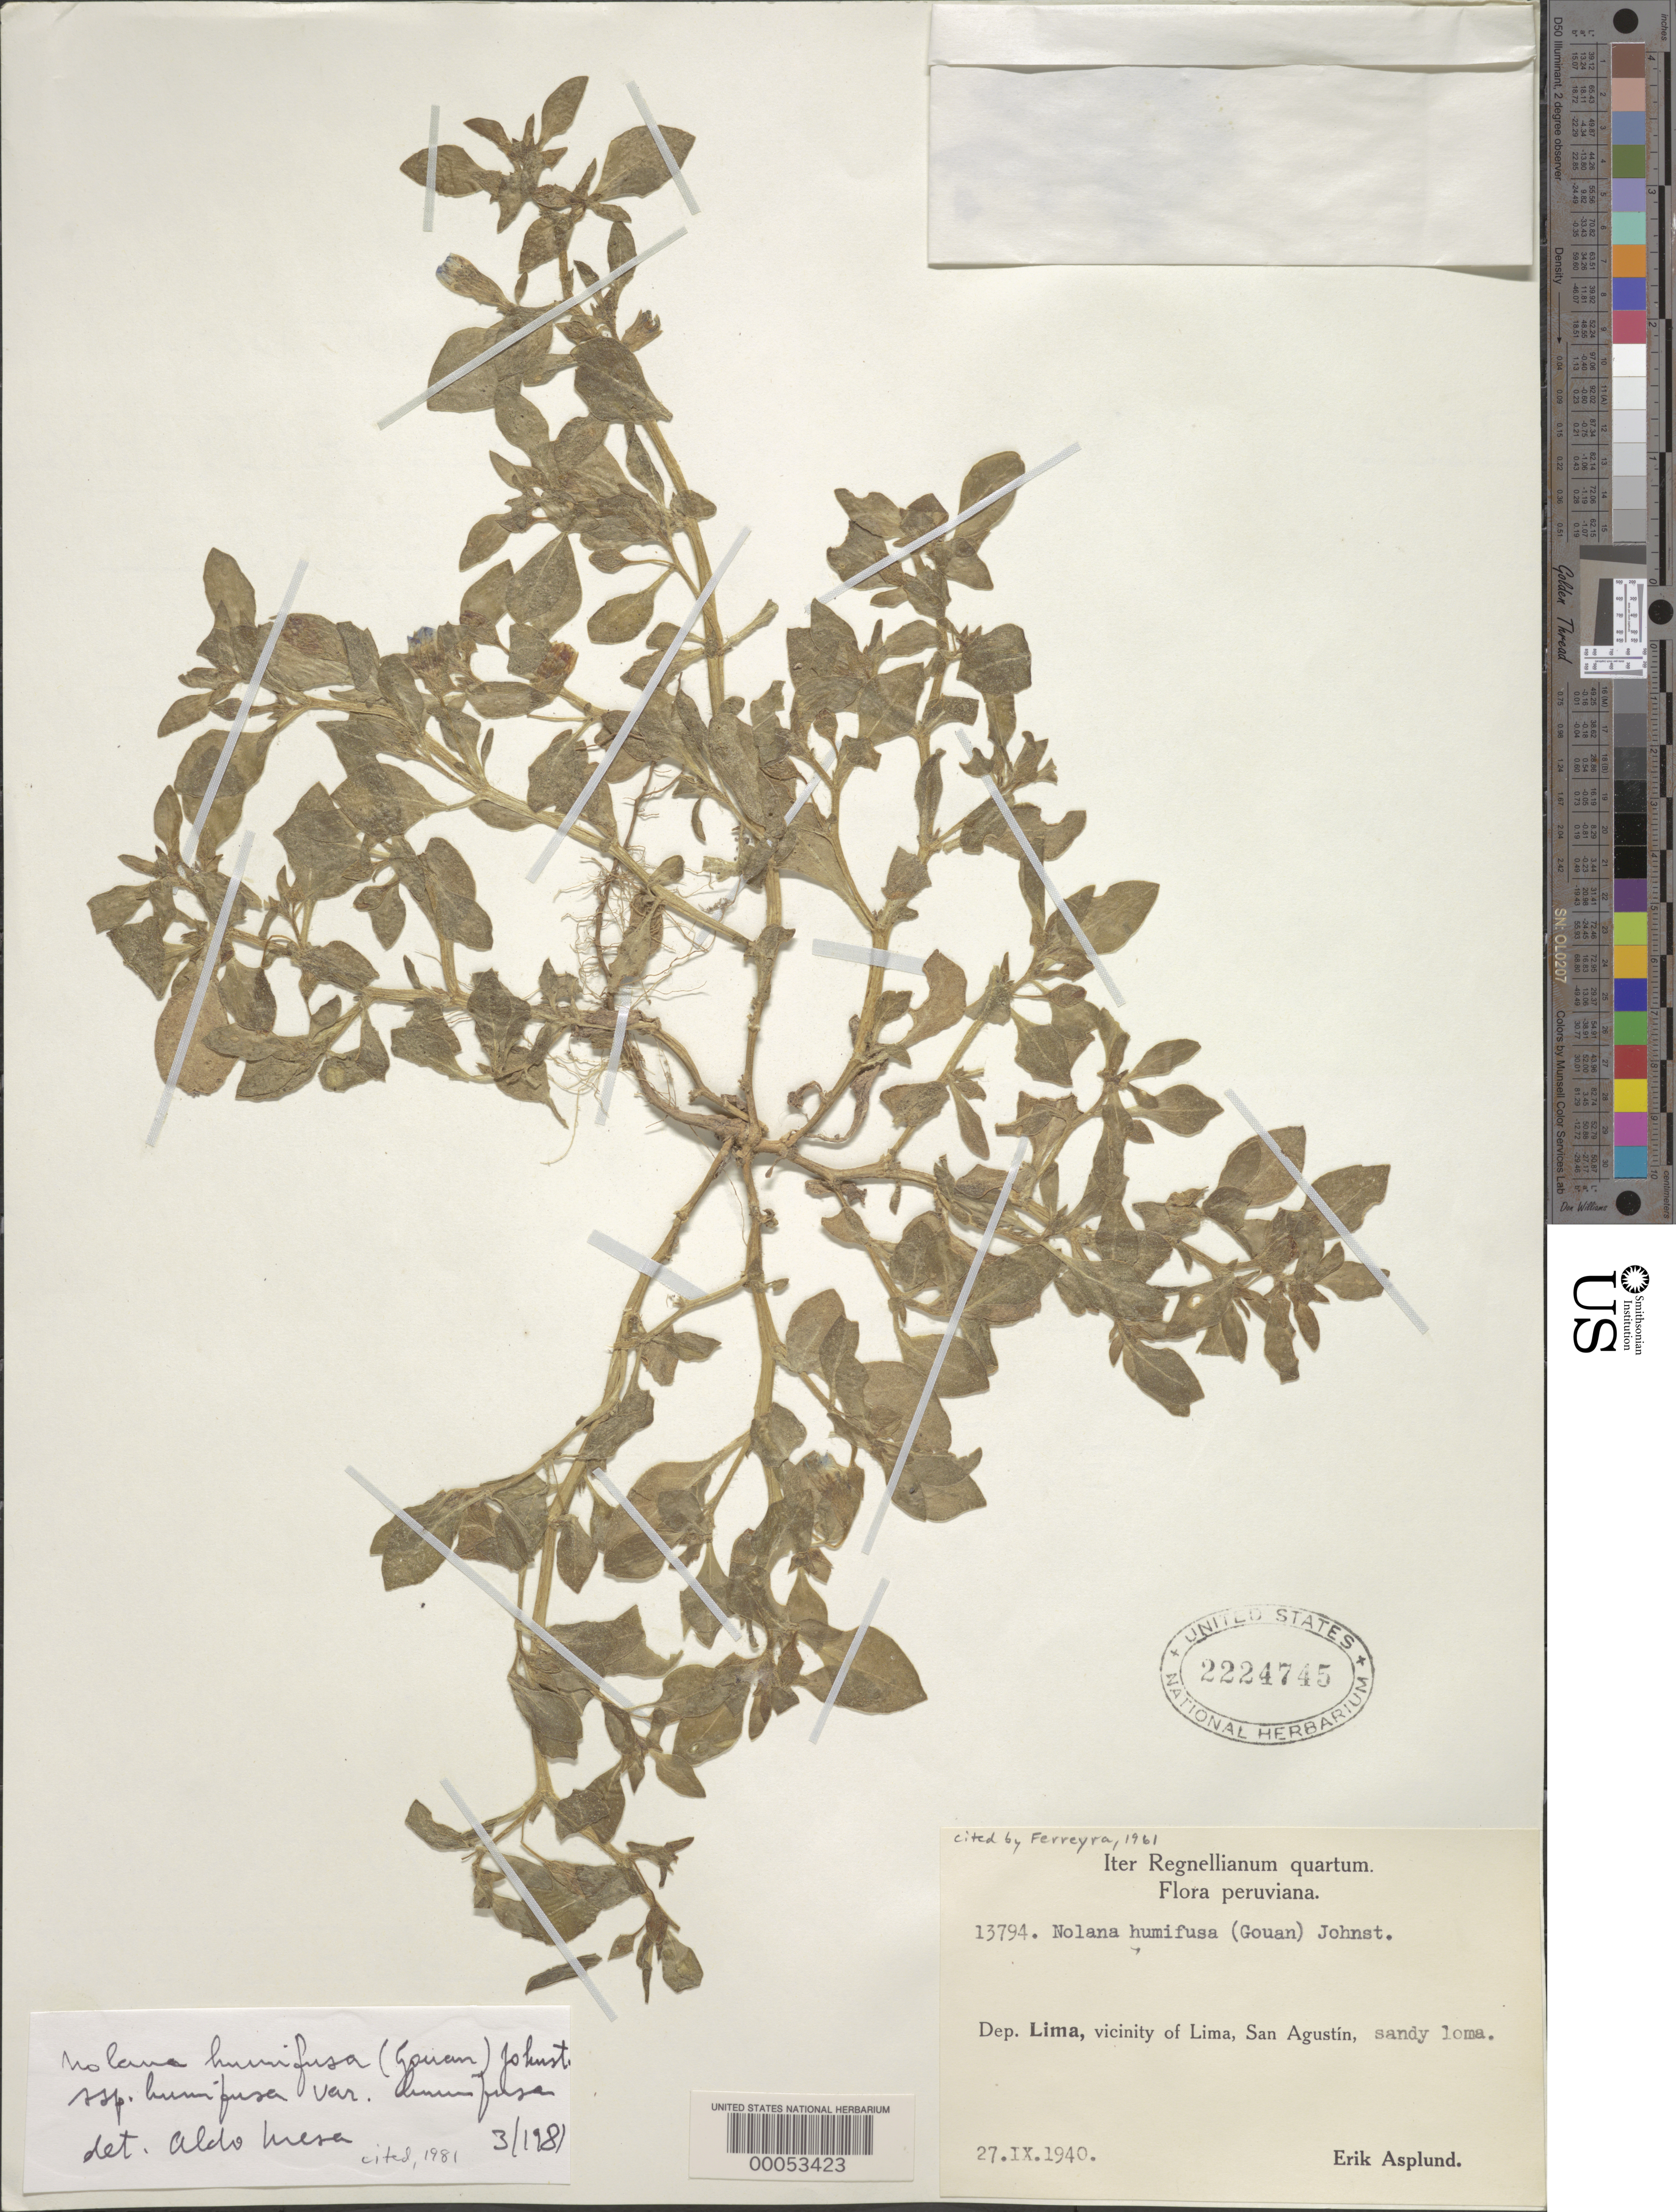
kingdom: Plantae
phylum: Tracheophyta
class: Magnoliopsida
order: Solanales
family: Solanaceae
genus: Nolana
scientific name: Nolana humifusa var. humifusa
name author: (Gouan) I.M. Johnst.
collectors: E. Asplund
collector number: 13794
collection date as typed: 27 Sep 1940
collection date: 1940-09-27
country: Peru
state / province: Lima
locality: Vicinity of Lima, San Agustin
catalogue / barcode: US 2224745